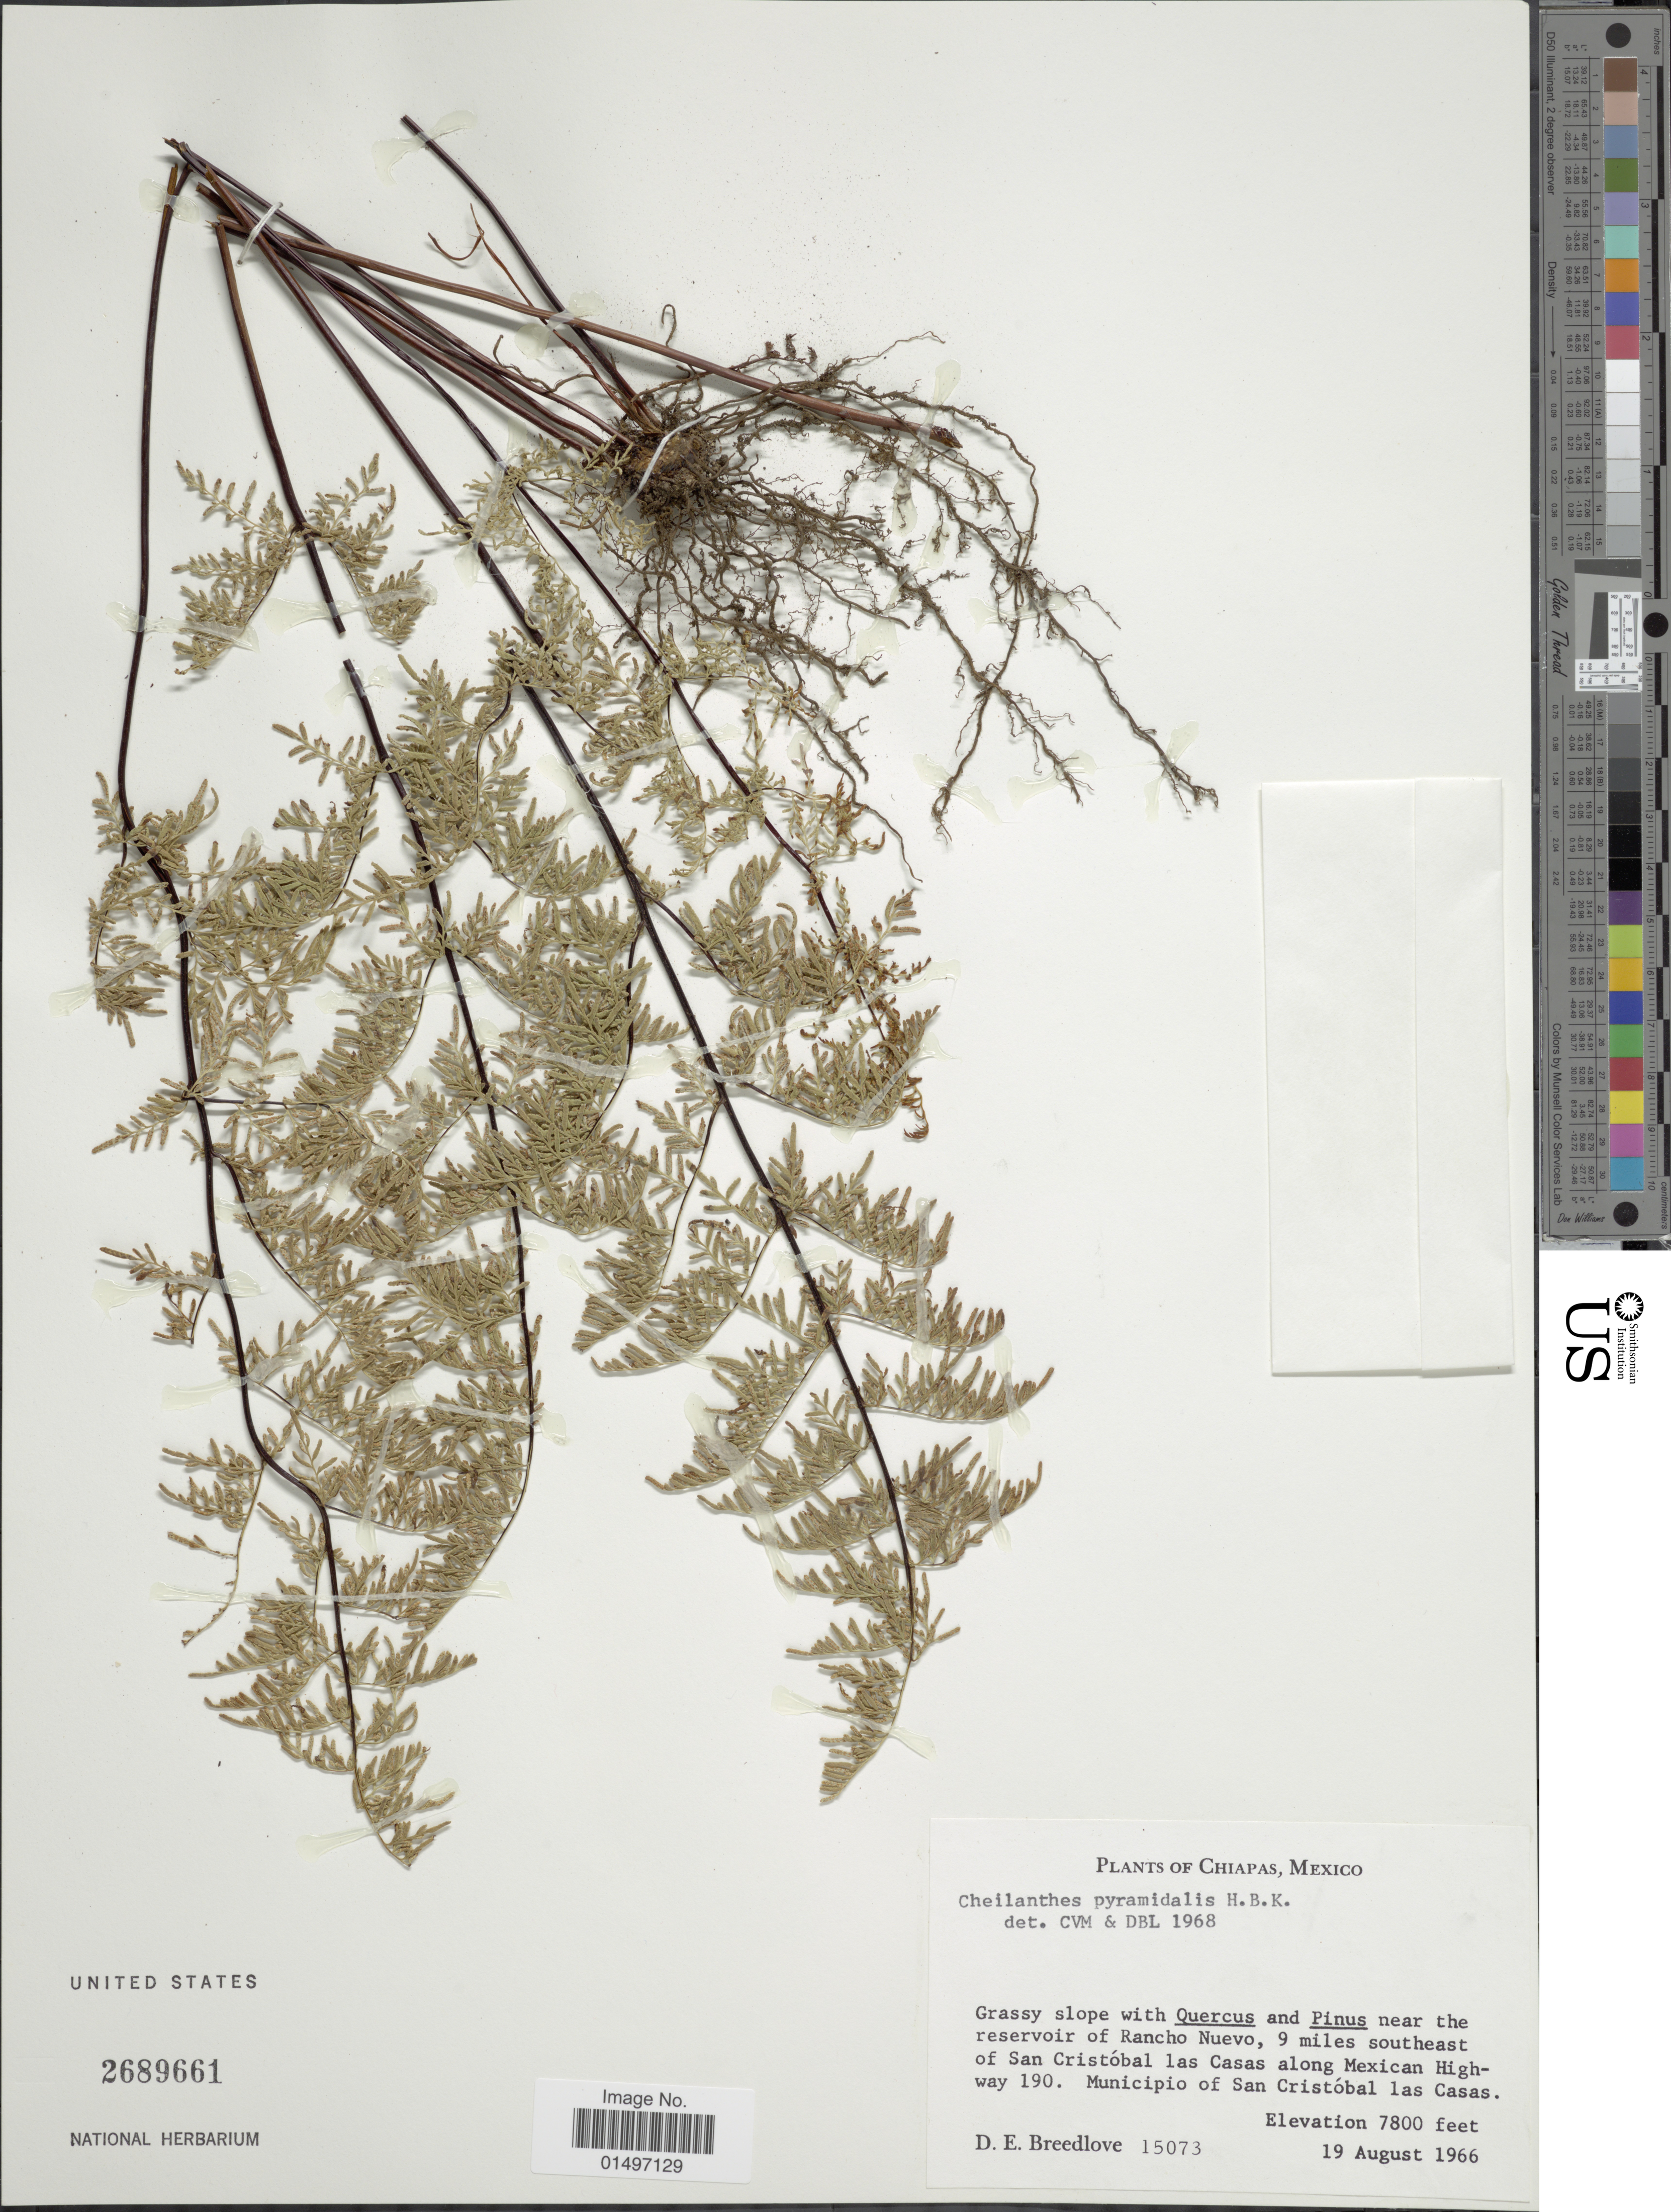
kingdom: Plantae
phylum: Tracheophyta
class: Polypodiopsida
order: Polypodiales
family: Pteridaceae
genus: Gaga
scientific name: Gaga hirsuta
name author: (Link) Fay W. Li & Windham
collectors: D. E. Breedlove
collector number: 15073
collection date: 1966-08-19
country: Mexico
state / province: Chiapas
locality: Mexico, Chiapas, near the reservoir of Rancho Nuevo, 9 miles southeast of San Cristobal las Casas along Mexican Highway 190. Municipio of San Cristobal las Casas.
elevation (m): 2377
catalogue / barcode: US 2689661